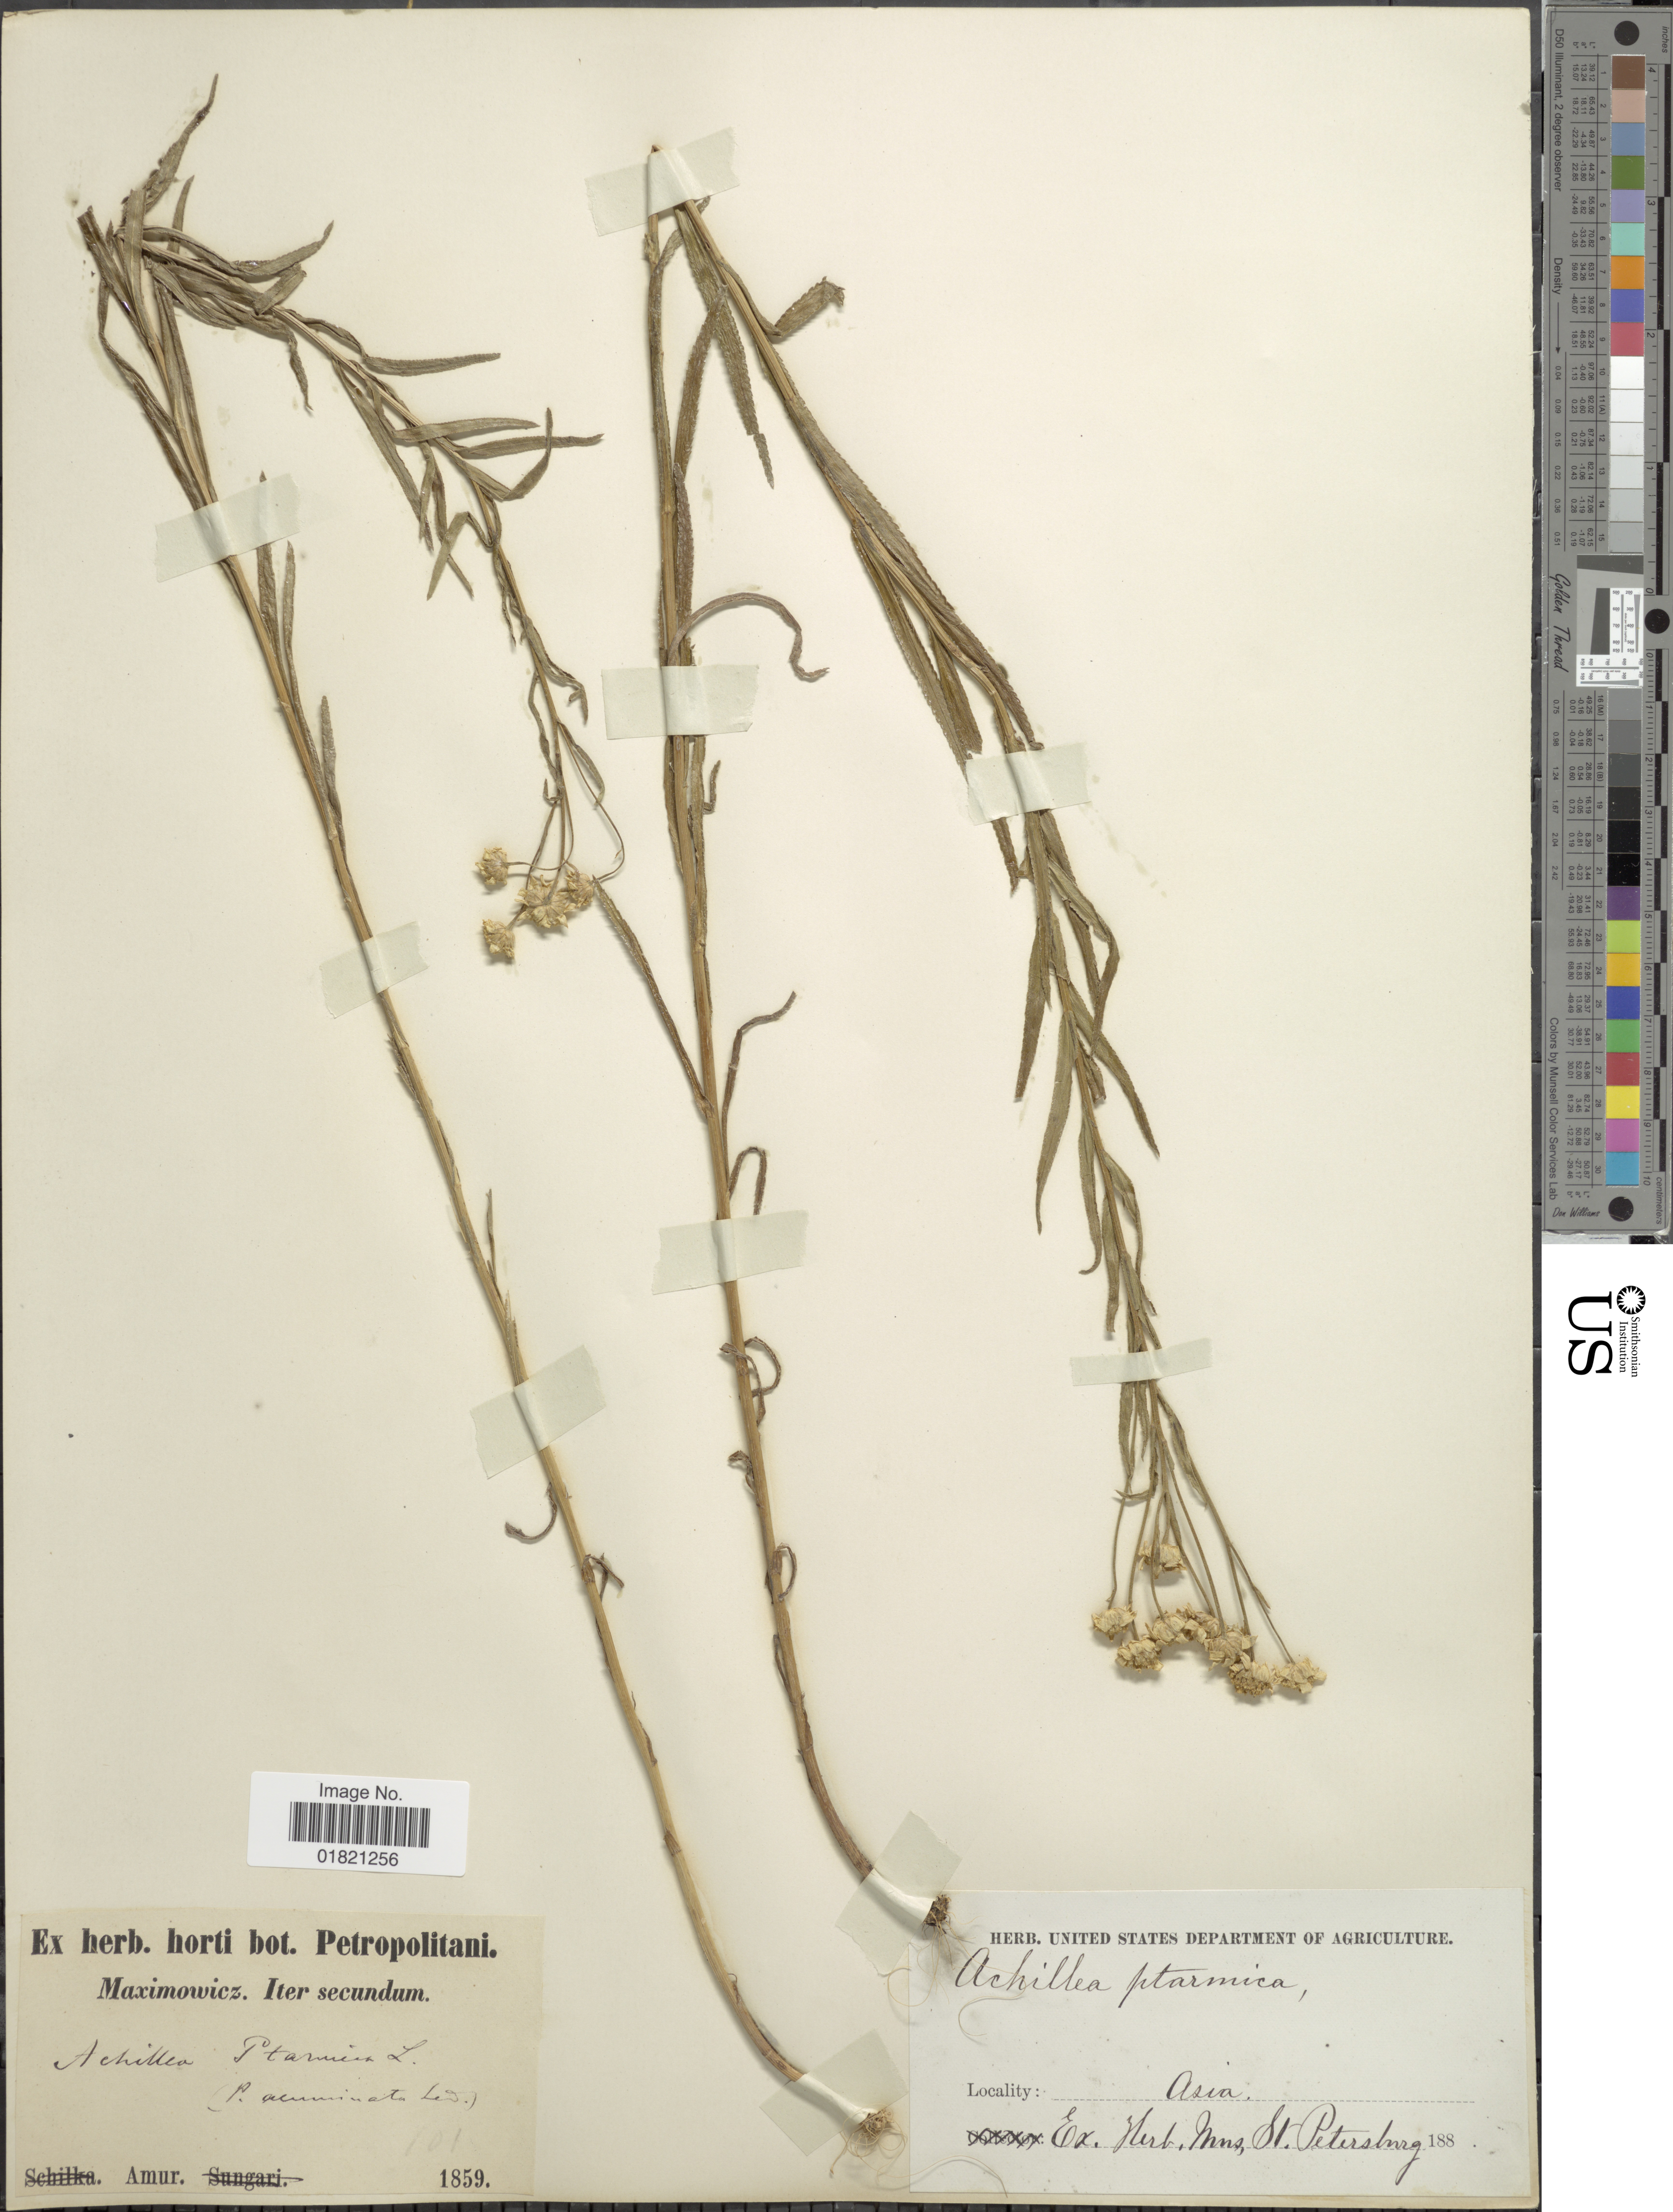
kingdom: Plantae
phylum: Tracheophyta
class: Magnoliopsida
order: Asterales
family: Asteraceae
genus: Achillea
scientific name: Achillea ptarmica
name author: L.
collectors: Maximowicz, --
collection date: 1859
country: Russian Federation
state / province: Amur